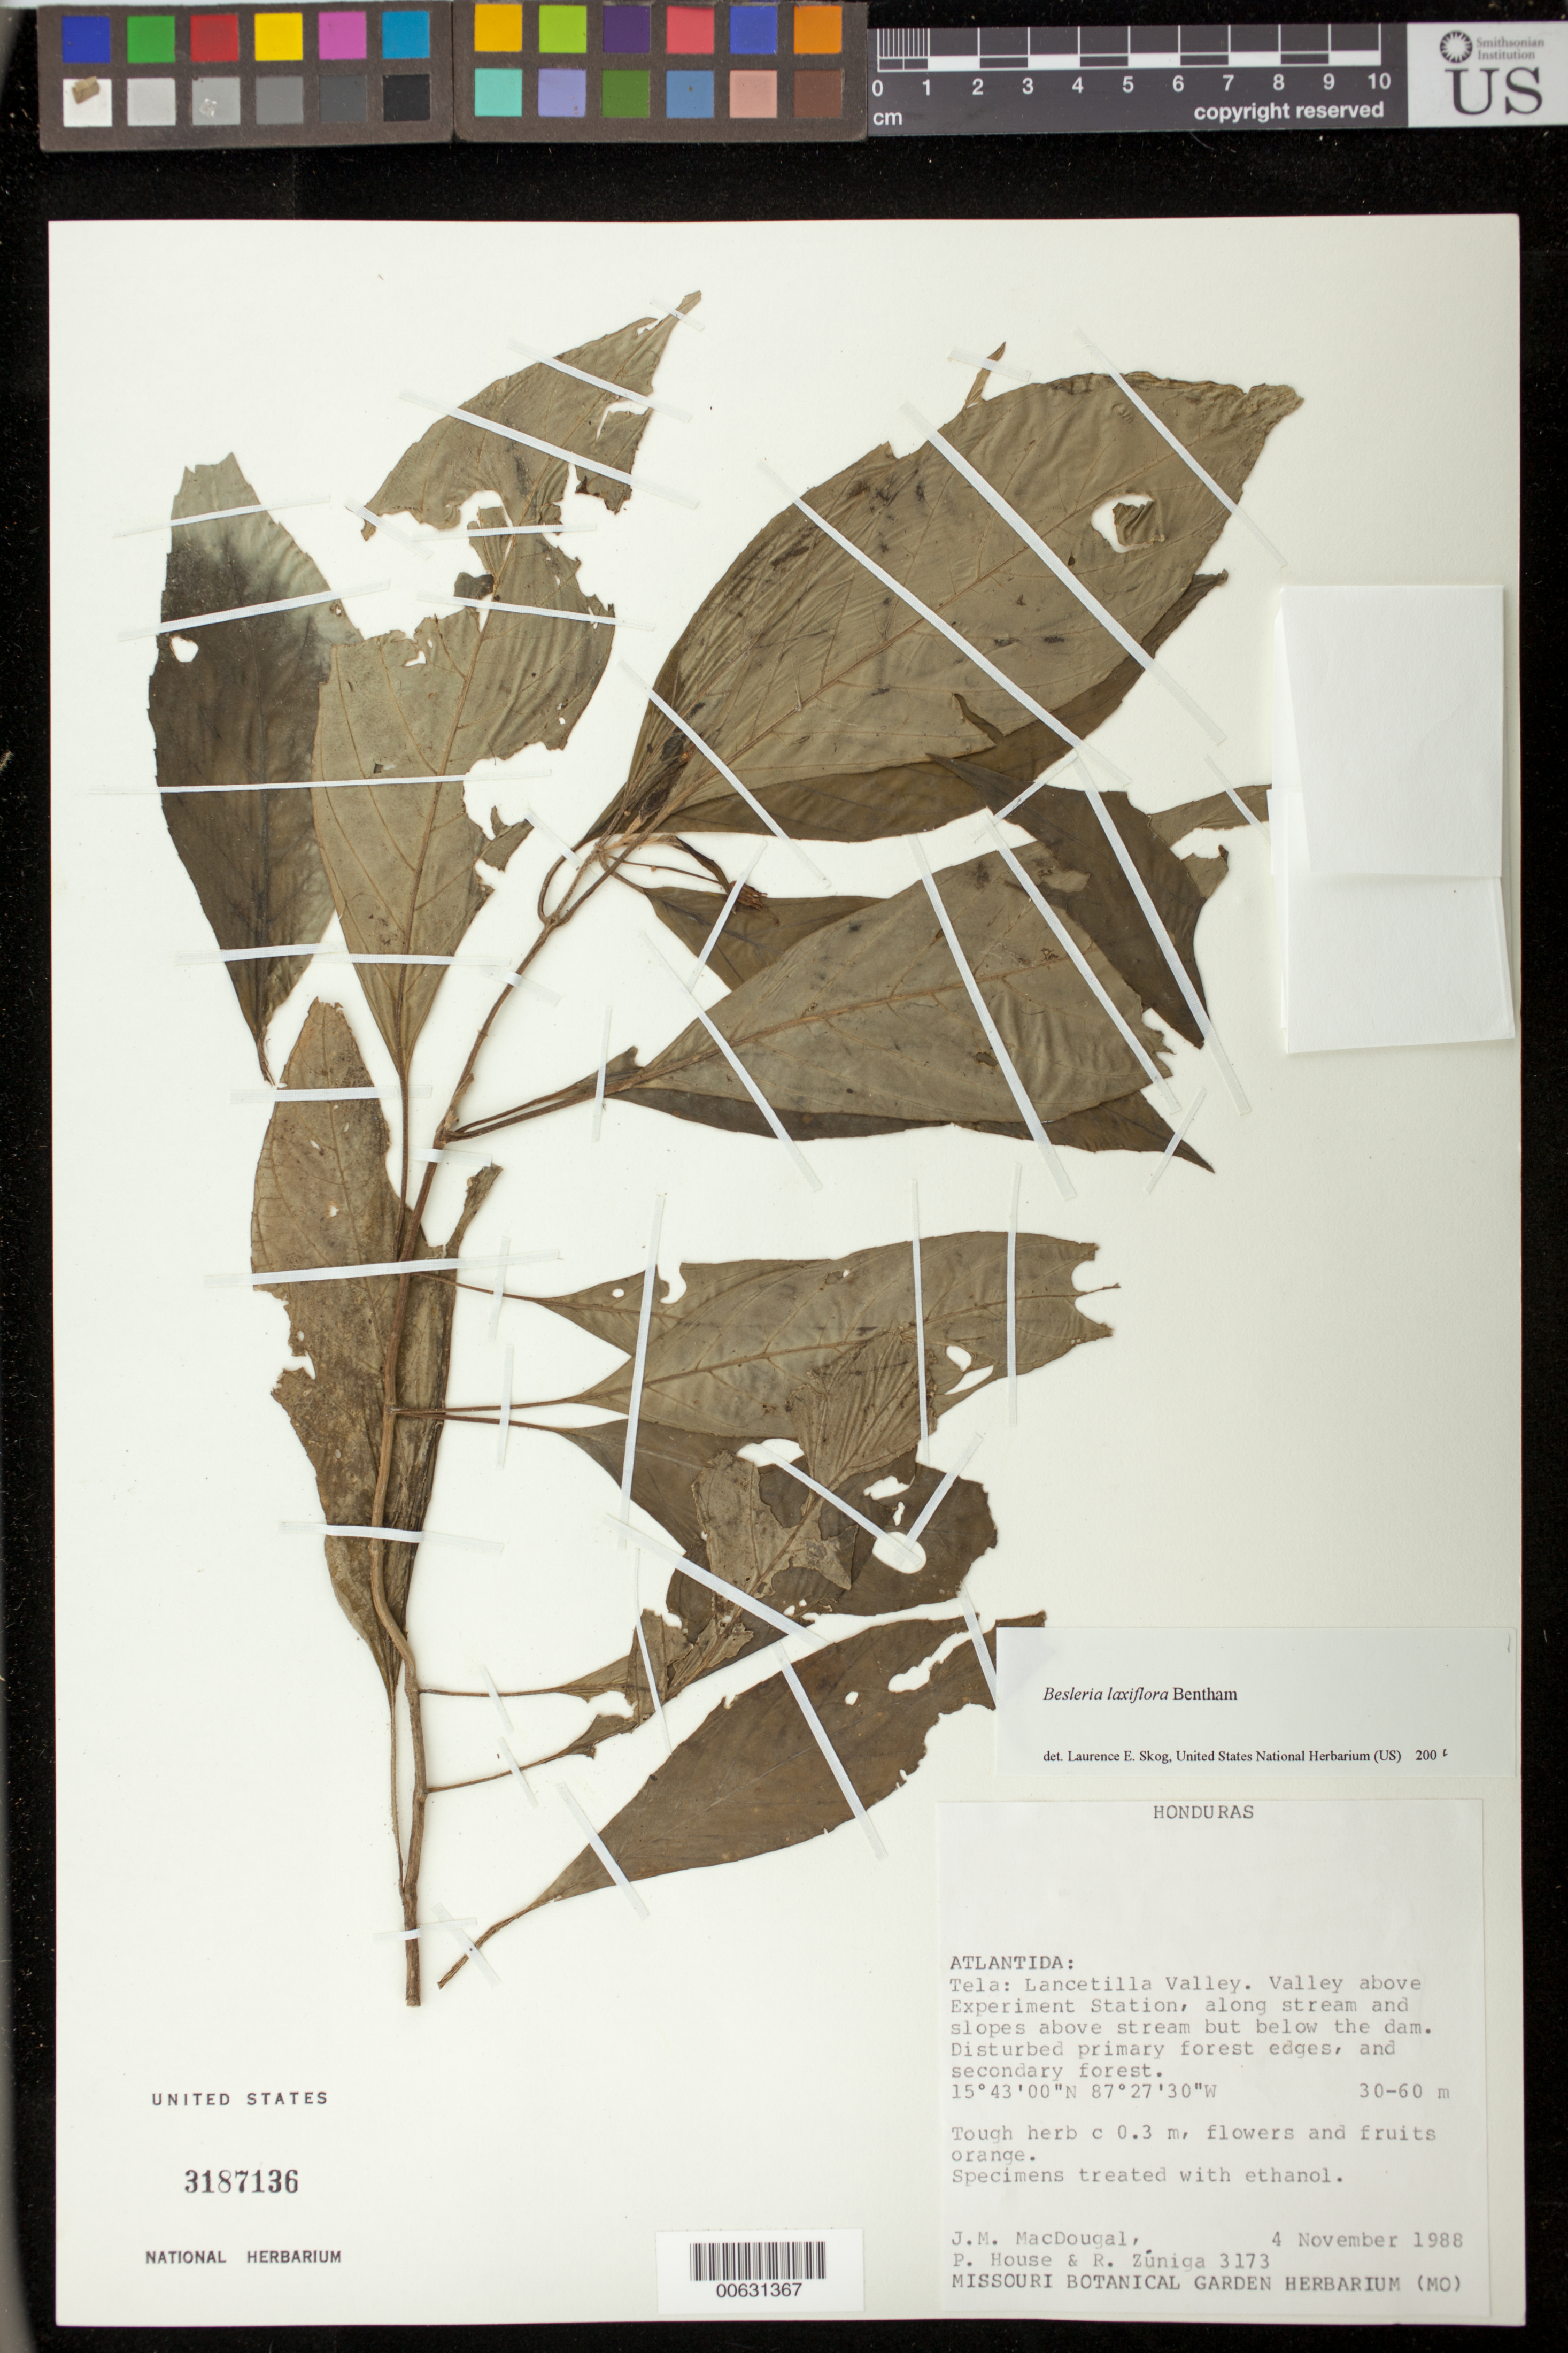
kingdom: Plantae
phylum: Tracheophyta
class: Magnoliopsida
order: Lamiales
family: Gesneriaceae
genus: Besleria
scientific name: Besleria laxiflora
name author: Benth.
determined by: Skog, Laurence E.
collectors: J. M. MacDougal, P. House & R. Zúñiga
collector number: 3173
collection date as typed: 04 Nov 1988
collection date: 1988-11-04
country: Honduras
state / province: Atlántida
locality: Tela: Lancetilla Valley, valley above Experiment Station, along stream and slopes above stream but below the dam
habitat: Disturbed primary forest edges, and secondary forest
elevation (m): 30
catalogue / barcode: US 3187136